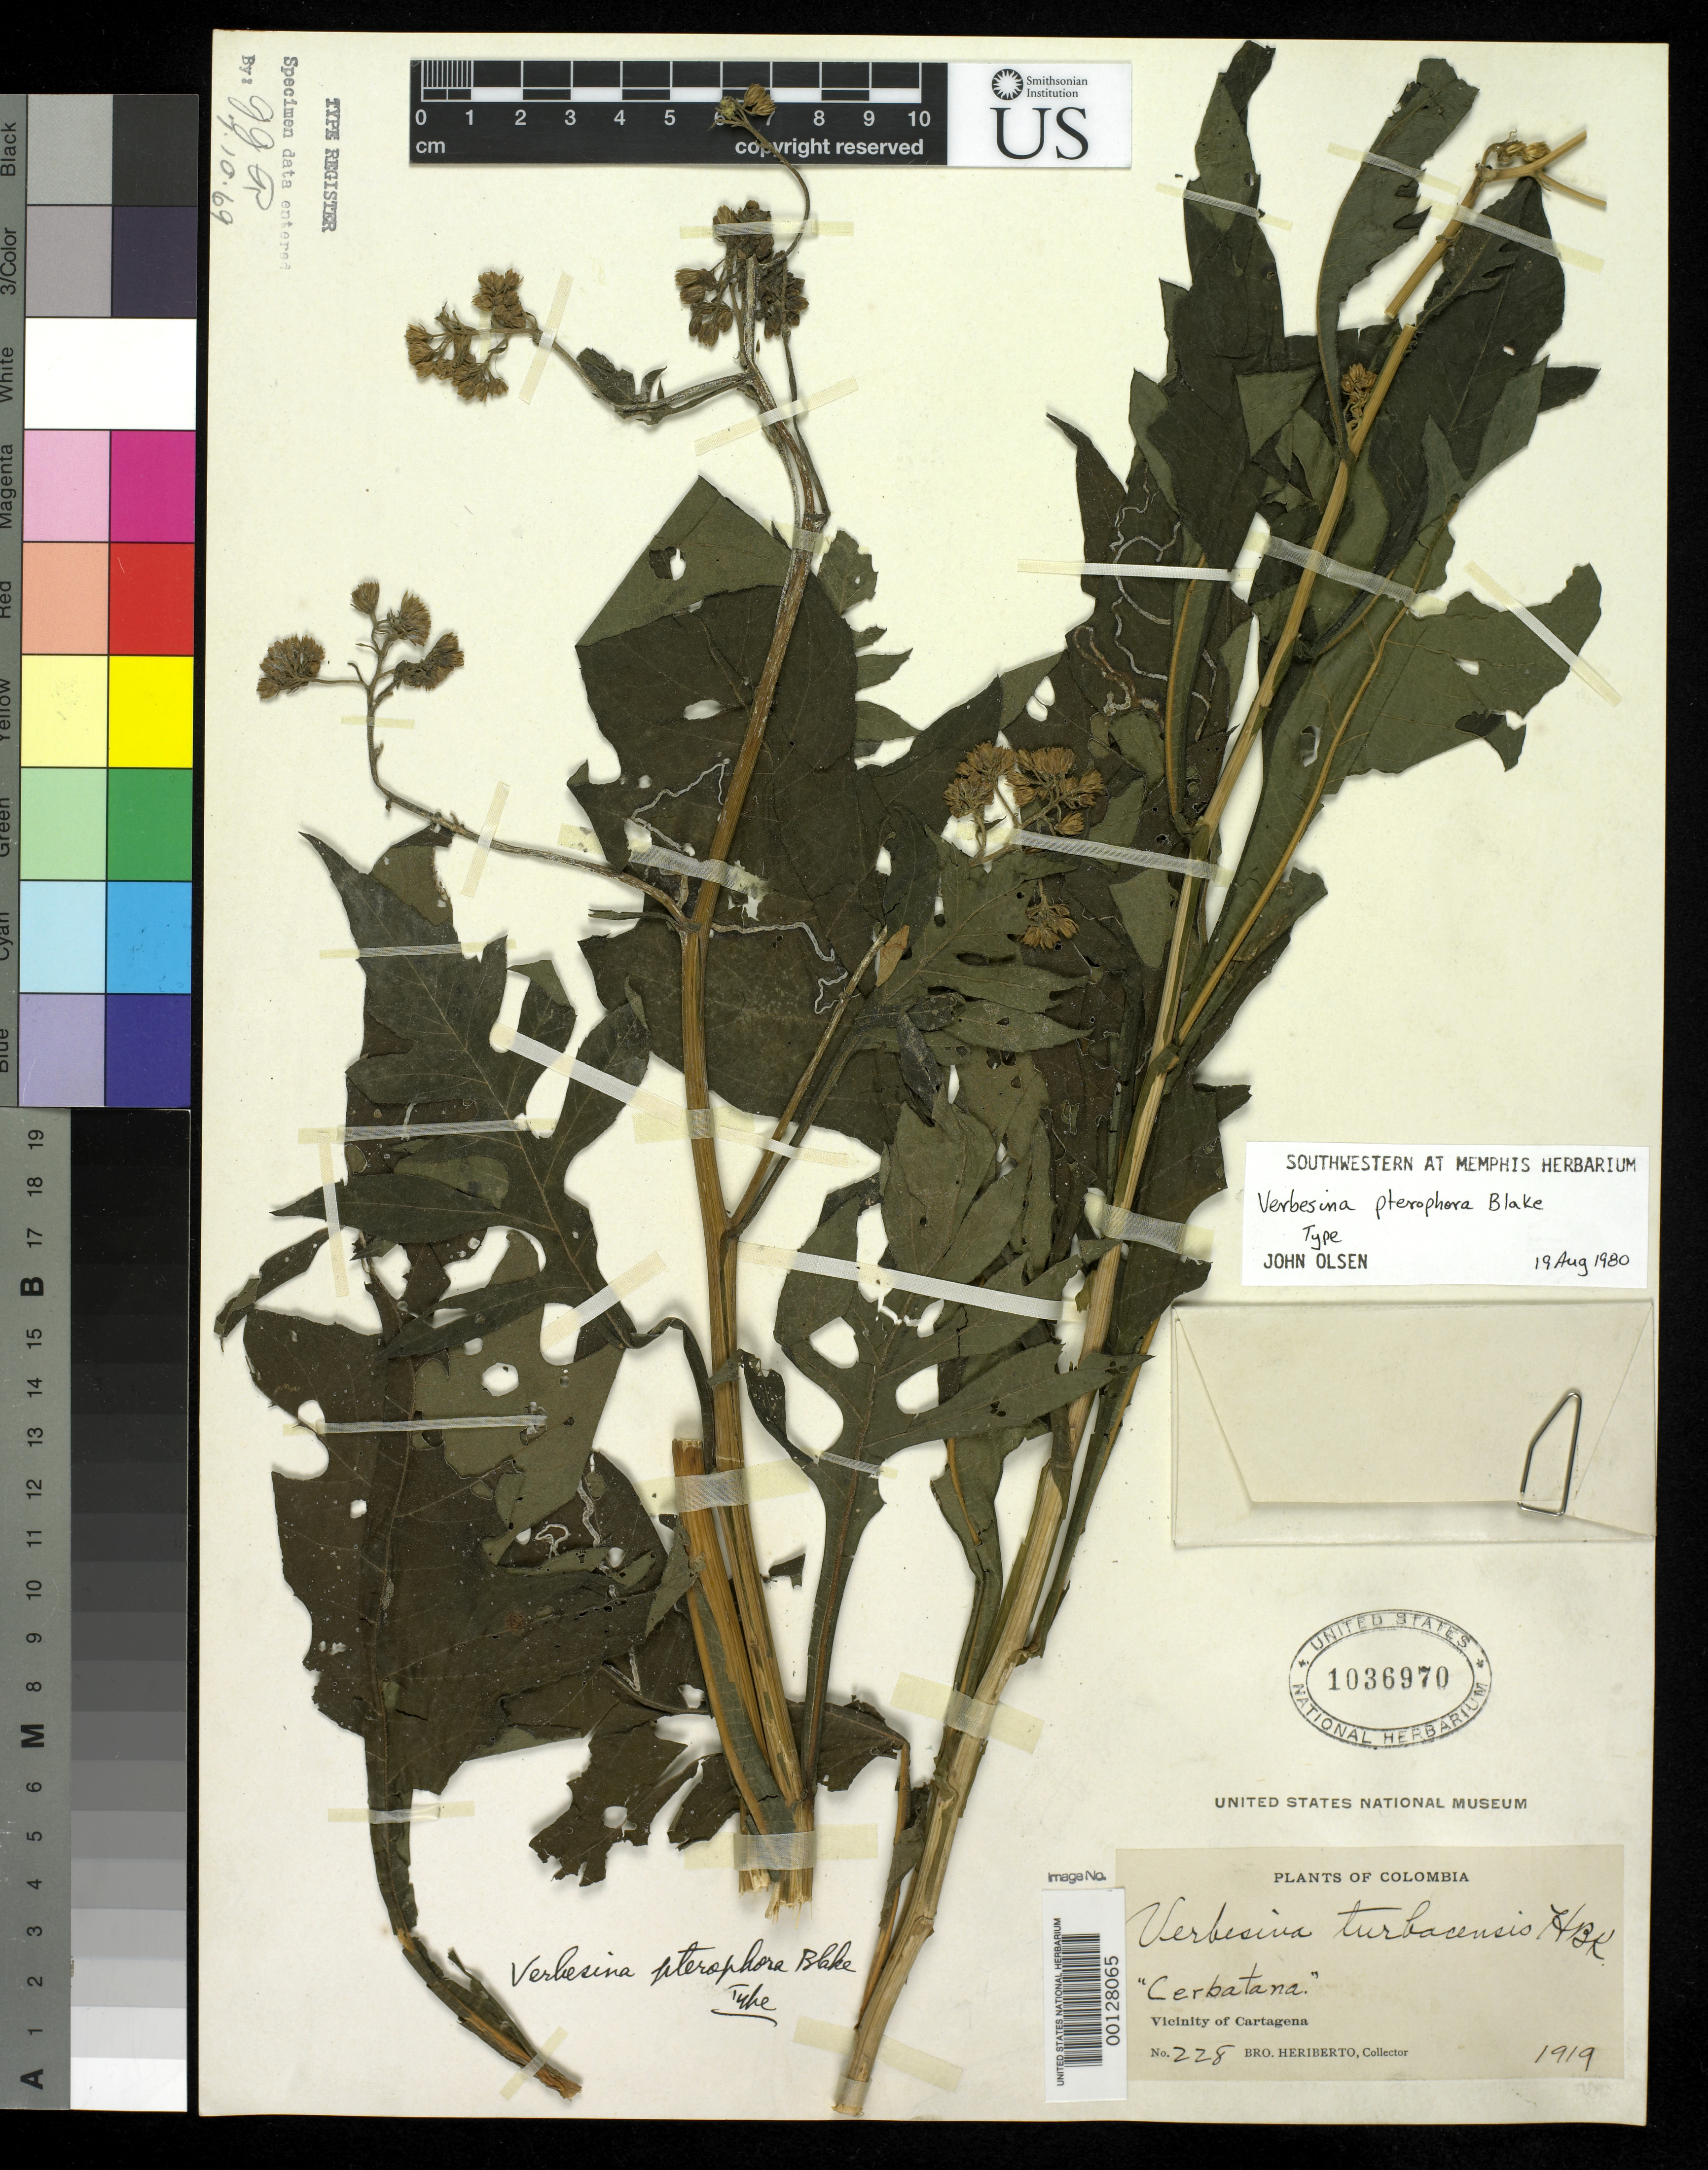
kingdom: Plantae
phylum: Tracheophyta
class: Magnoliopsida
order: Asterales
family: Asteraceae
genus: Verbesina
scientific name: Verbesina pterophora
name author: S.F. Blake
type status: Holotype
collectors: B. Herbierto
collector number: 228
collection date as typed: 1919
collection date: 1919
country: Colombia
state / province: Bolívar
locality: Vicinity of Cartagena.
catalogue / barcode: US 1036970